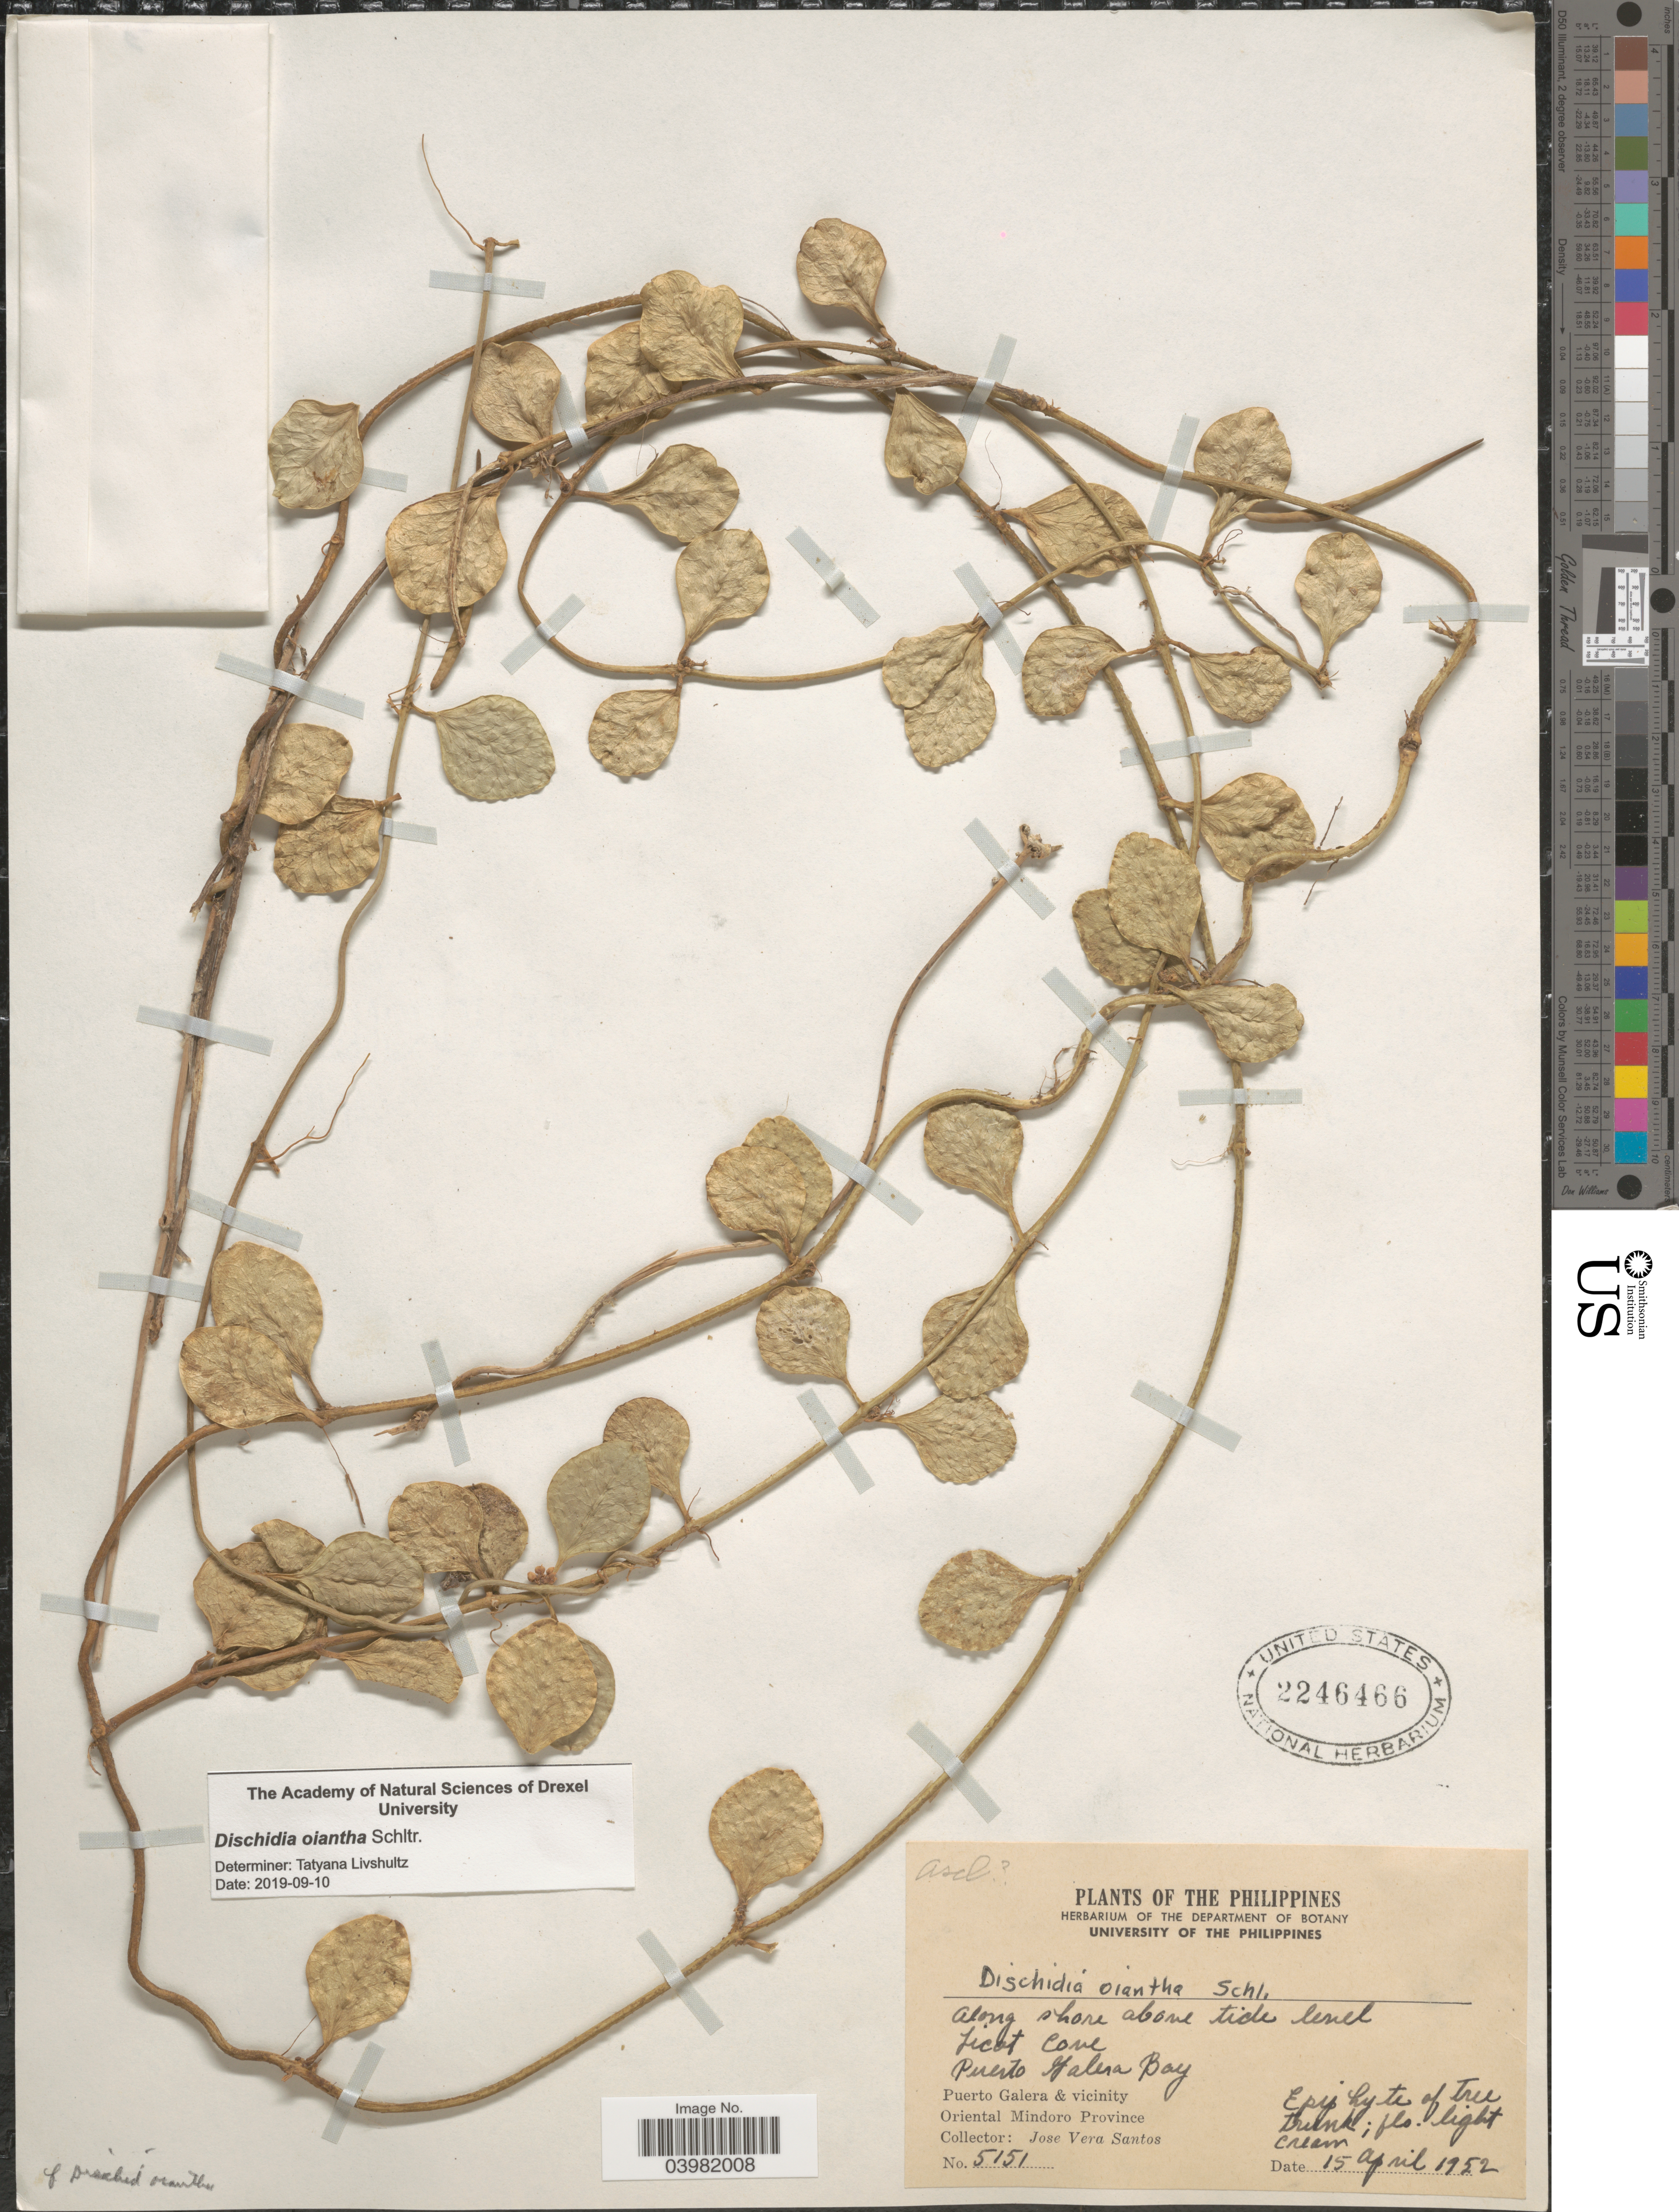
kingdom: Plantae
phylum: Tracheophyta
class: Magnoliopsida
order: Gentianales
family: Apocynaceae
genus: Dischidia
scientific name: Dischidia oiantha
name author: Schltr.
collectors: J. Vera Santos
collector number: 5151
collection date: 1952-04-15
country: Philippines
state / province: Mimaropa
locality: Along shore above tide level. Licot Cove. Puerto Galera Bay. Puerto Galera & vicinity. Oriental Mindoro Province.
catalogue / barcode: US 2246466